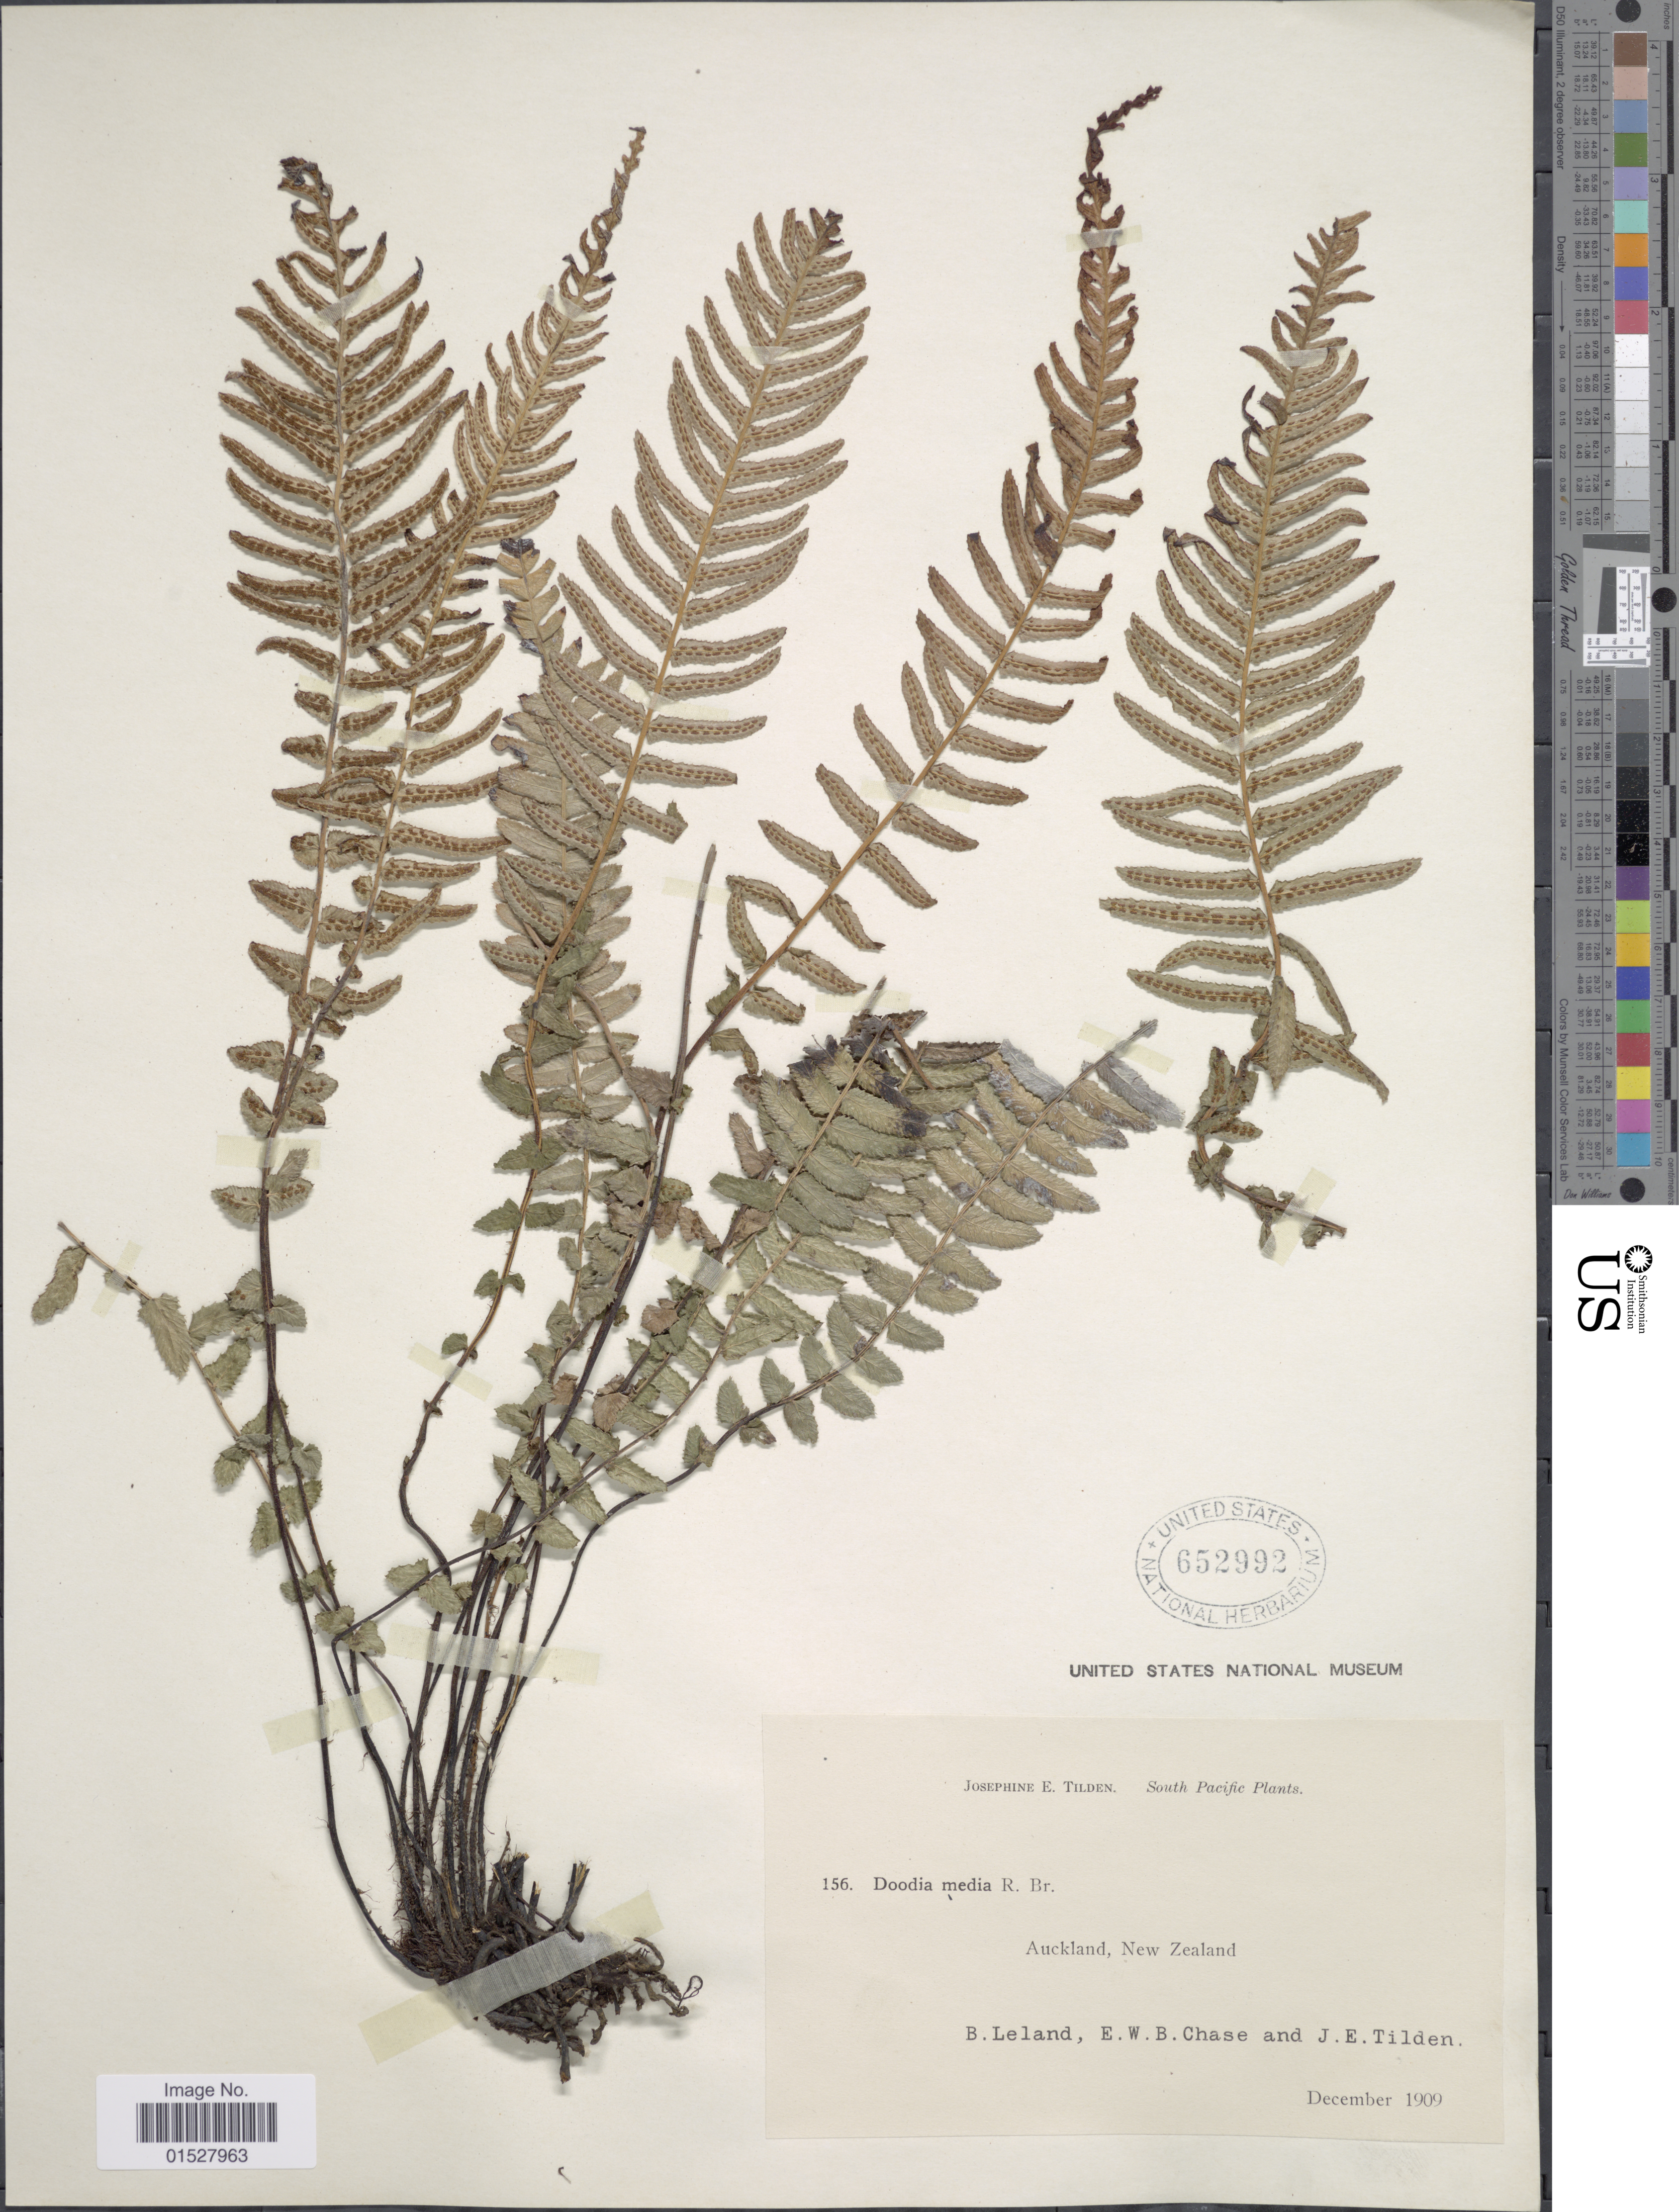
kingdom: Plantae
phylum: Tracheophyta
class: Polypodiopsida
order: Polypodiales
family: Blechnaceae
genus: Blechnum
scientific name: Blechnum medium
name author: (R. Br.) Christenh.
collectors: B. Leland, E. W. Chase & J. E. Tilden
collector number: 156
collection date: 1909-12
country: New Zealand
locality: South Pacific.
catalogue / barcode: US 652992